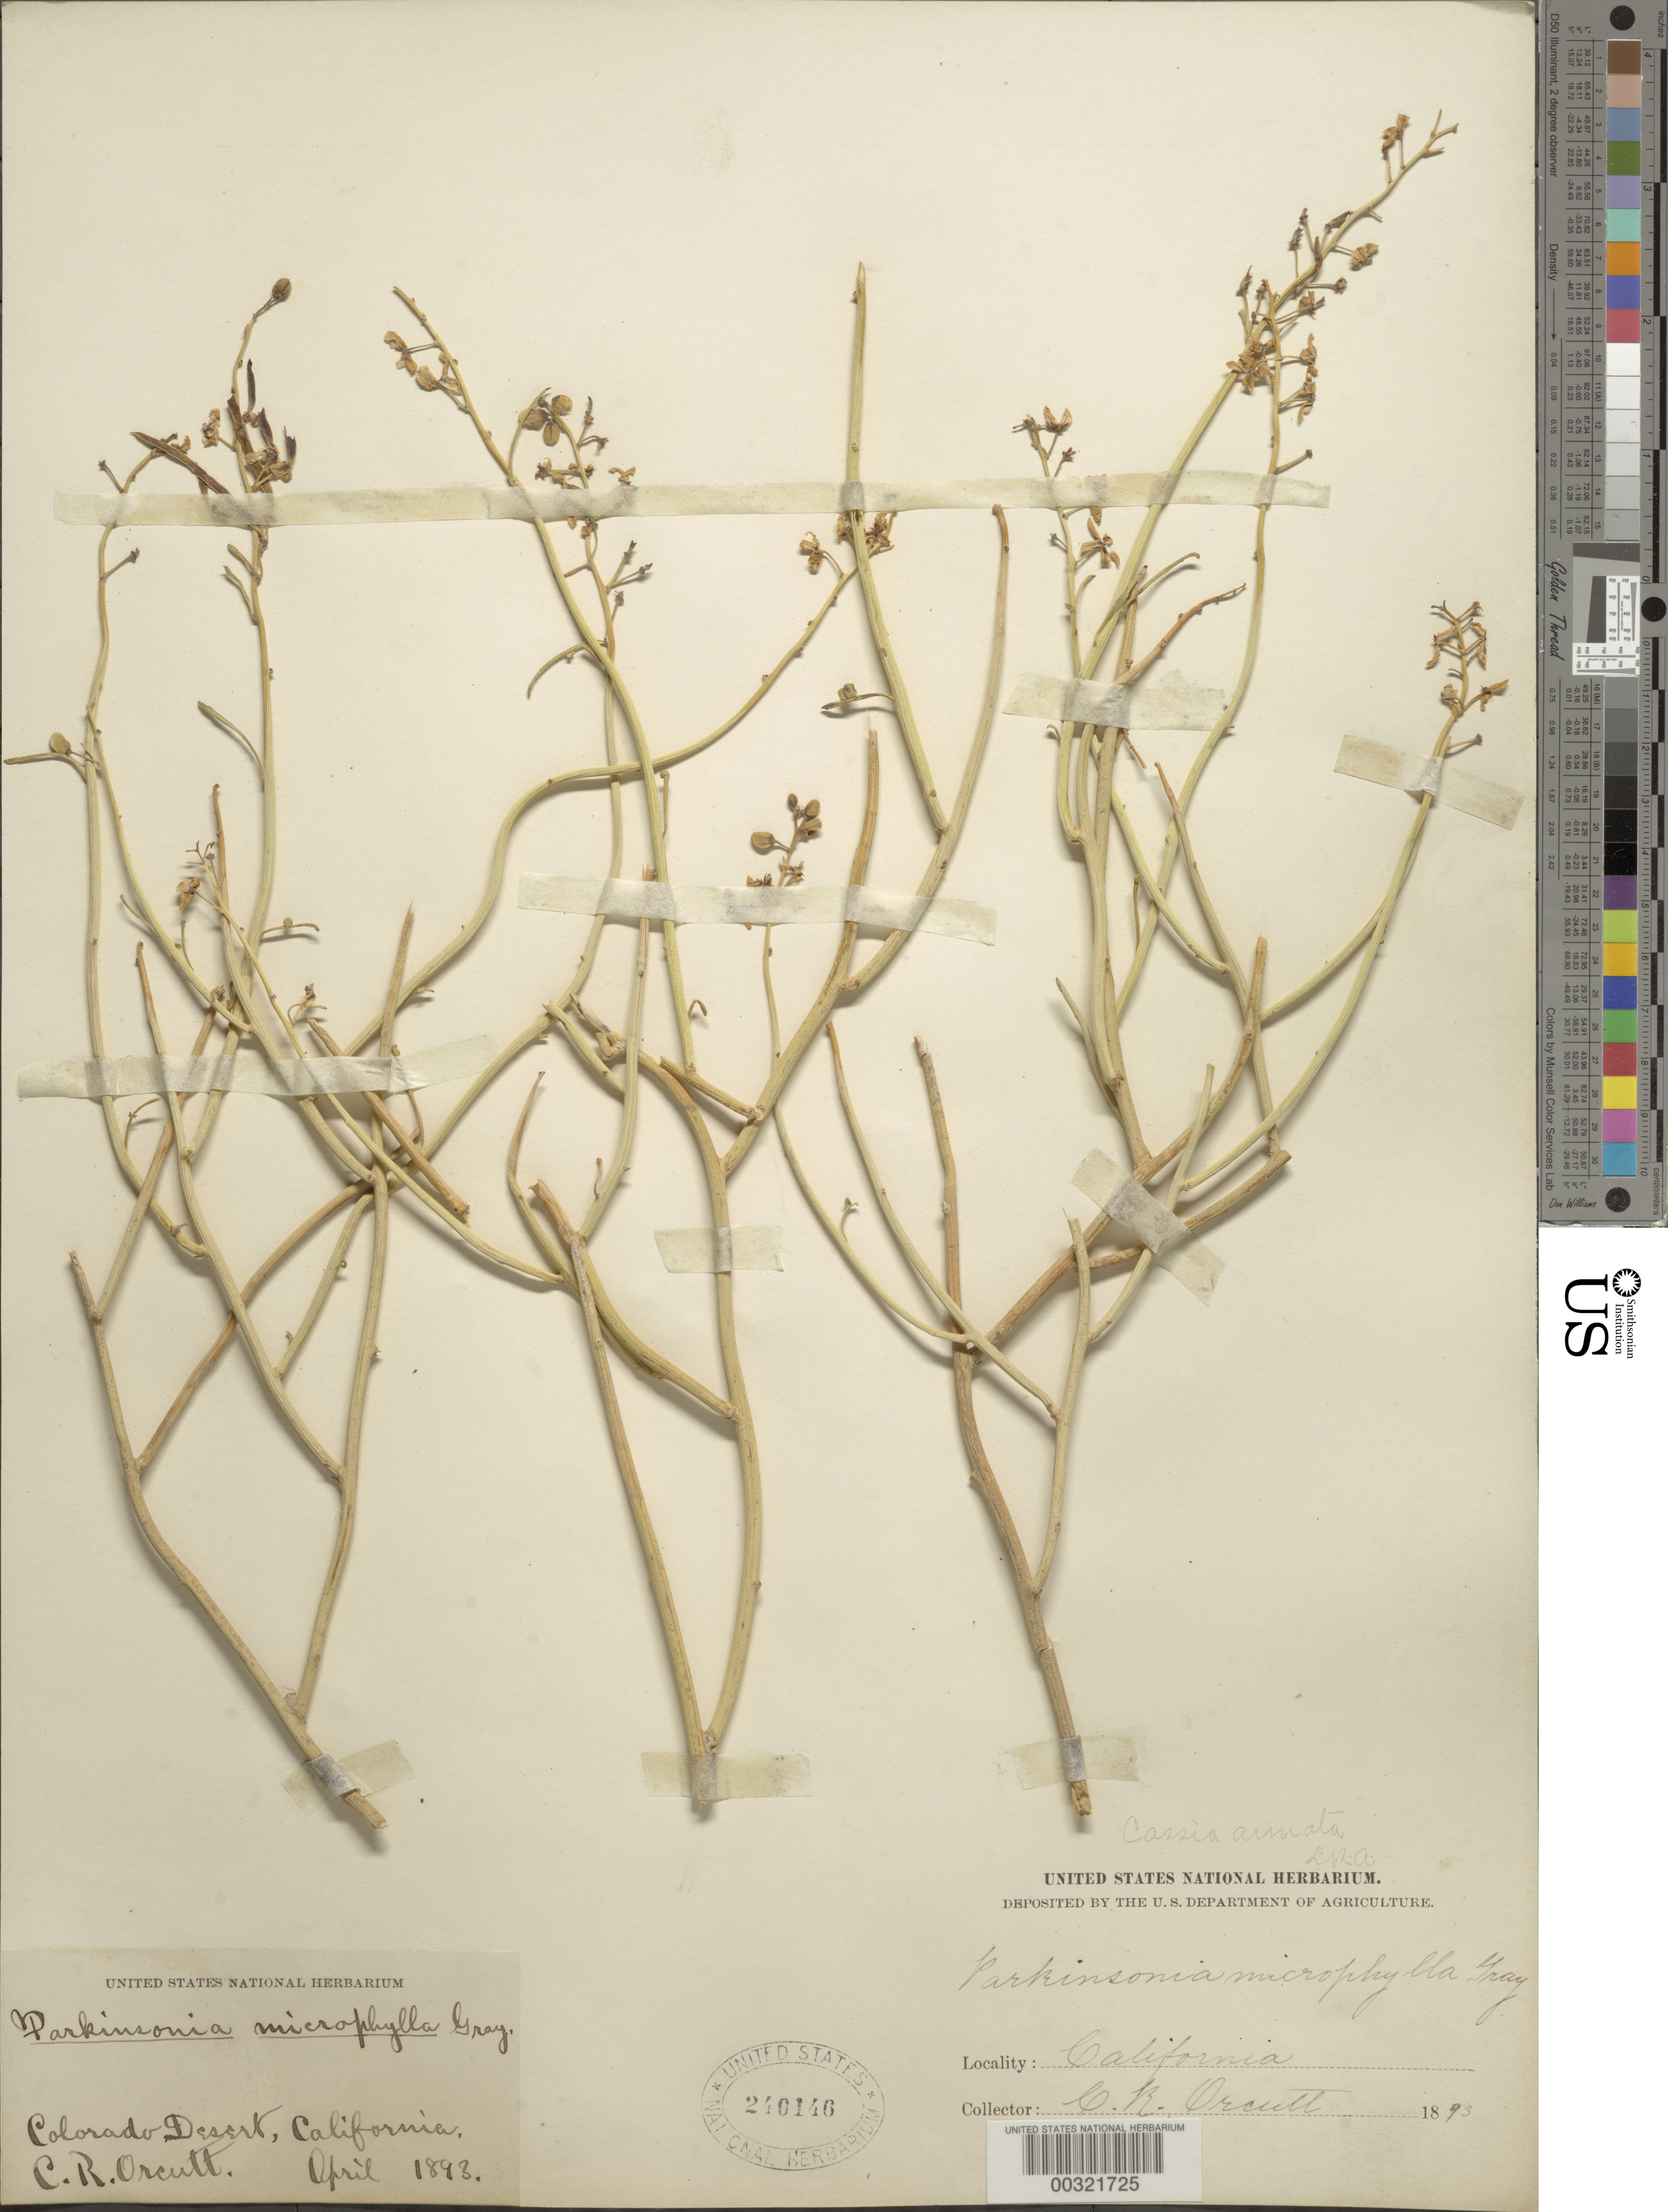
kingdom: Plantae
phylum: Tracheophyta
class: Magnoliopsida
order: Fabales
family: Fabaceae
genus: Senna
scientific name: Senna armata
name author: (S. Watson) H.S. Irwin & Barneby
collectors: C. R. Orcutt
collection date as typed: Apr 1893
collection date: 1893-04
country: United States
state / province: California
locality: Colorado desert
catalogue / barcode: US 240146